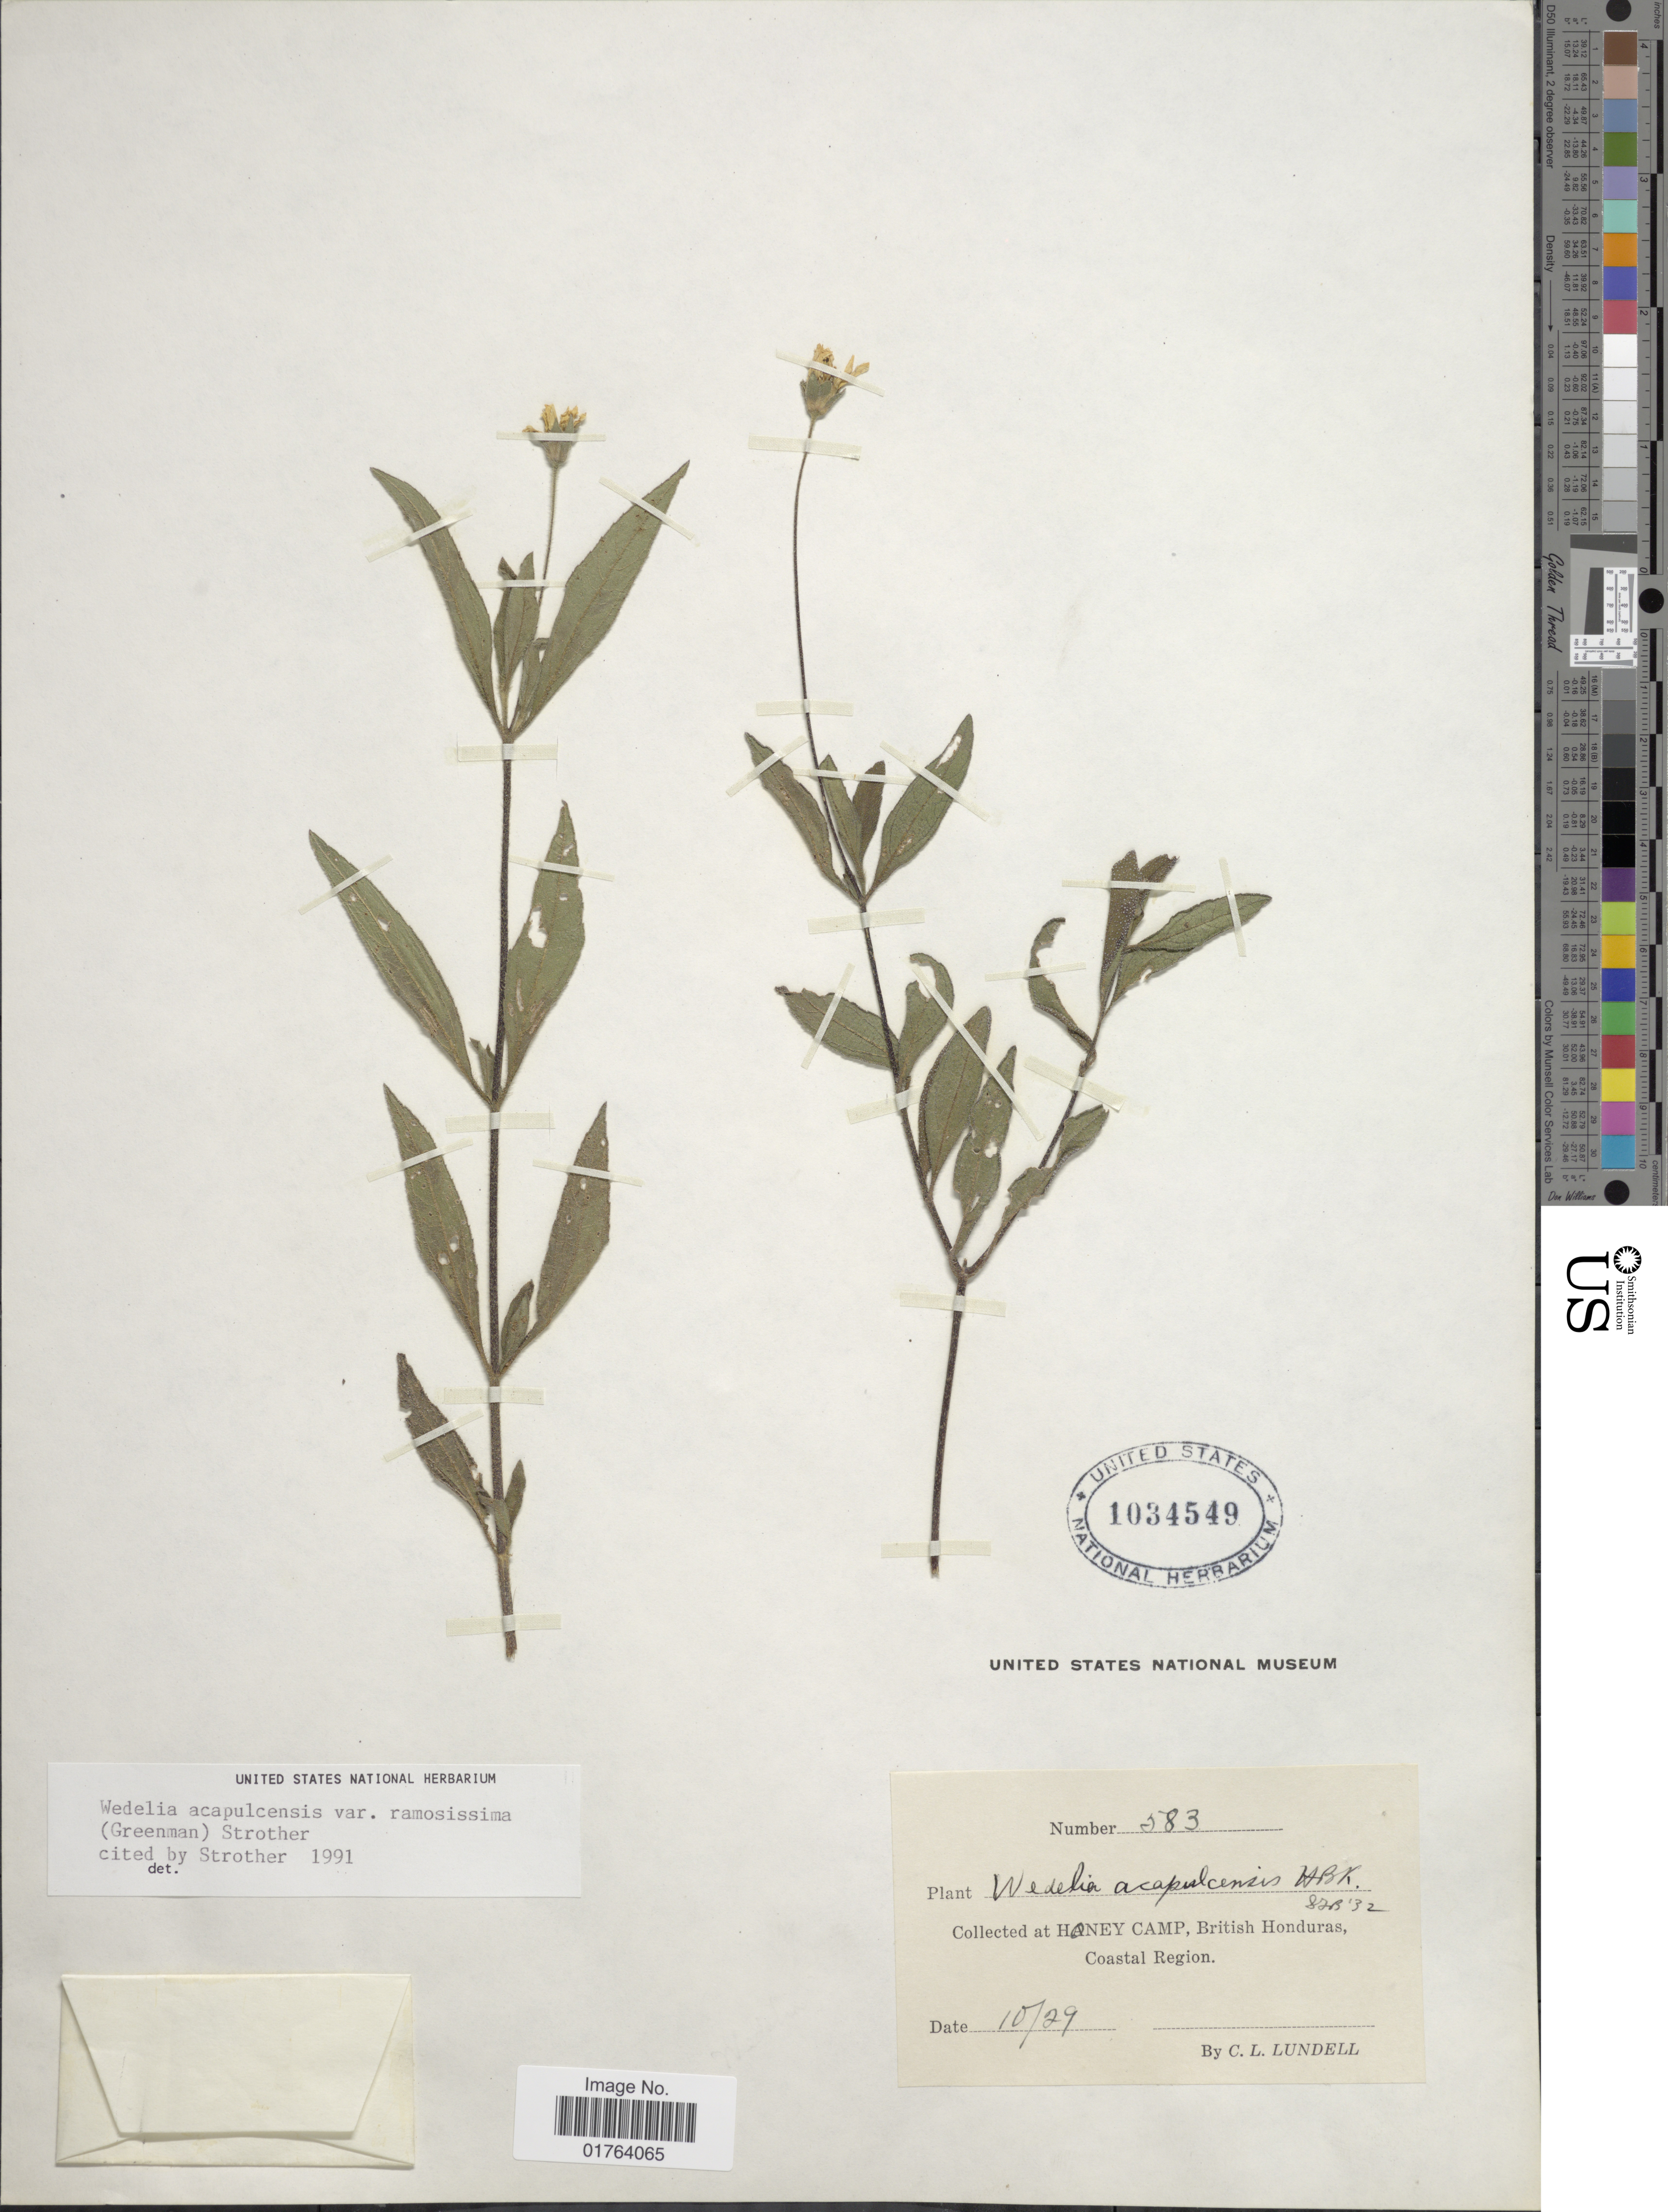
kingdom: Plantae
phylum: Tracheophyta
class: Magnoliopsida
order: Asterales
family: Asteraceae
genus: Wedelia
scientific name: Wedelia acapulcensis var. ramosissima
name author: (Greenm.) Strother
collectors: C. L. Lundell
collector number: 583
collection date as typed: Transcribed d/m/y: /10/29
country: Belize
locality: Honey Camp, Brotih Honduras, Coastal Region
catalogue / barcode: US 1034549